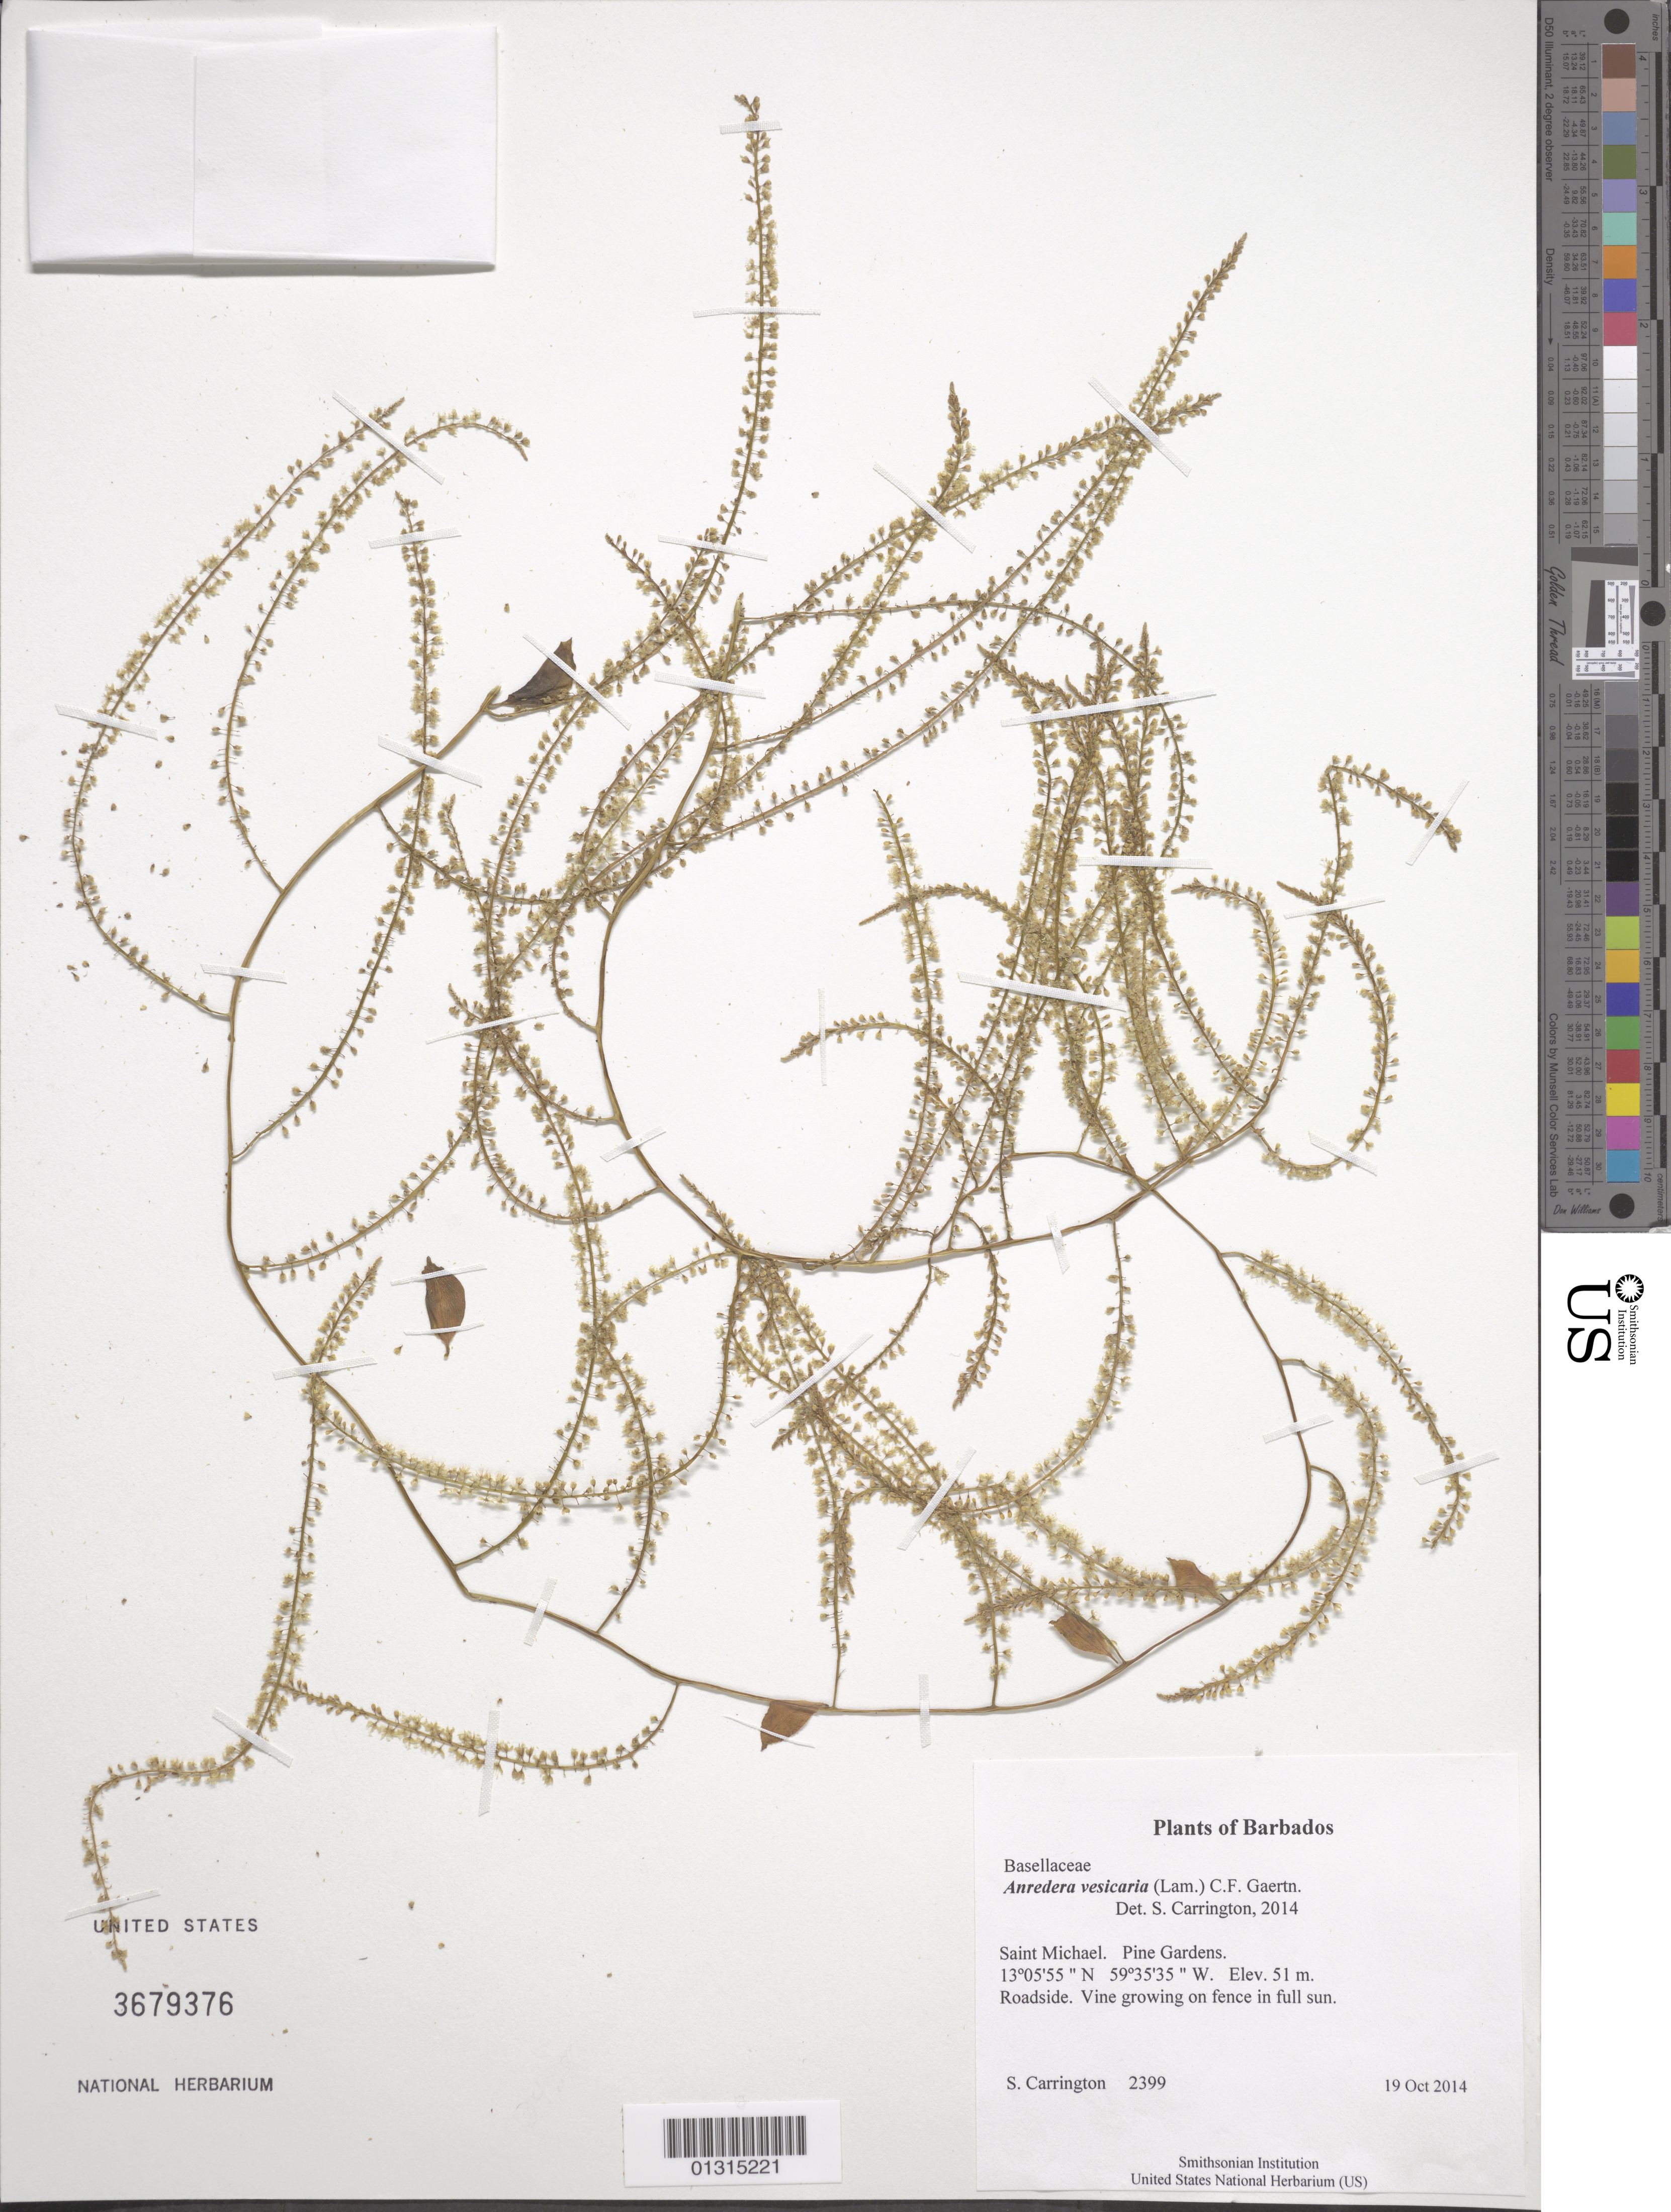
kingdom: Plantae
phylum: Tracheophyta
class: Magnoliopsida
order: Caryophyllales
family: Basellaceae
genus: Anredera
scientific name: Anredera vesicaria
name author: (Lam.) C.F. Gaertn.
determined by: Carrington, C. M. S.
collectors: C. M. S. Carrington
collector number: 2399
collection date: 2014-10-19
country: Barbados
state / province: Saint Michael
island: Barbados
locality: Pine Gardens, St Micheal.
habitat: Roadside.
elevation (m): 51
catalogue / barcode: US 3679376